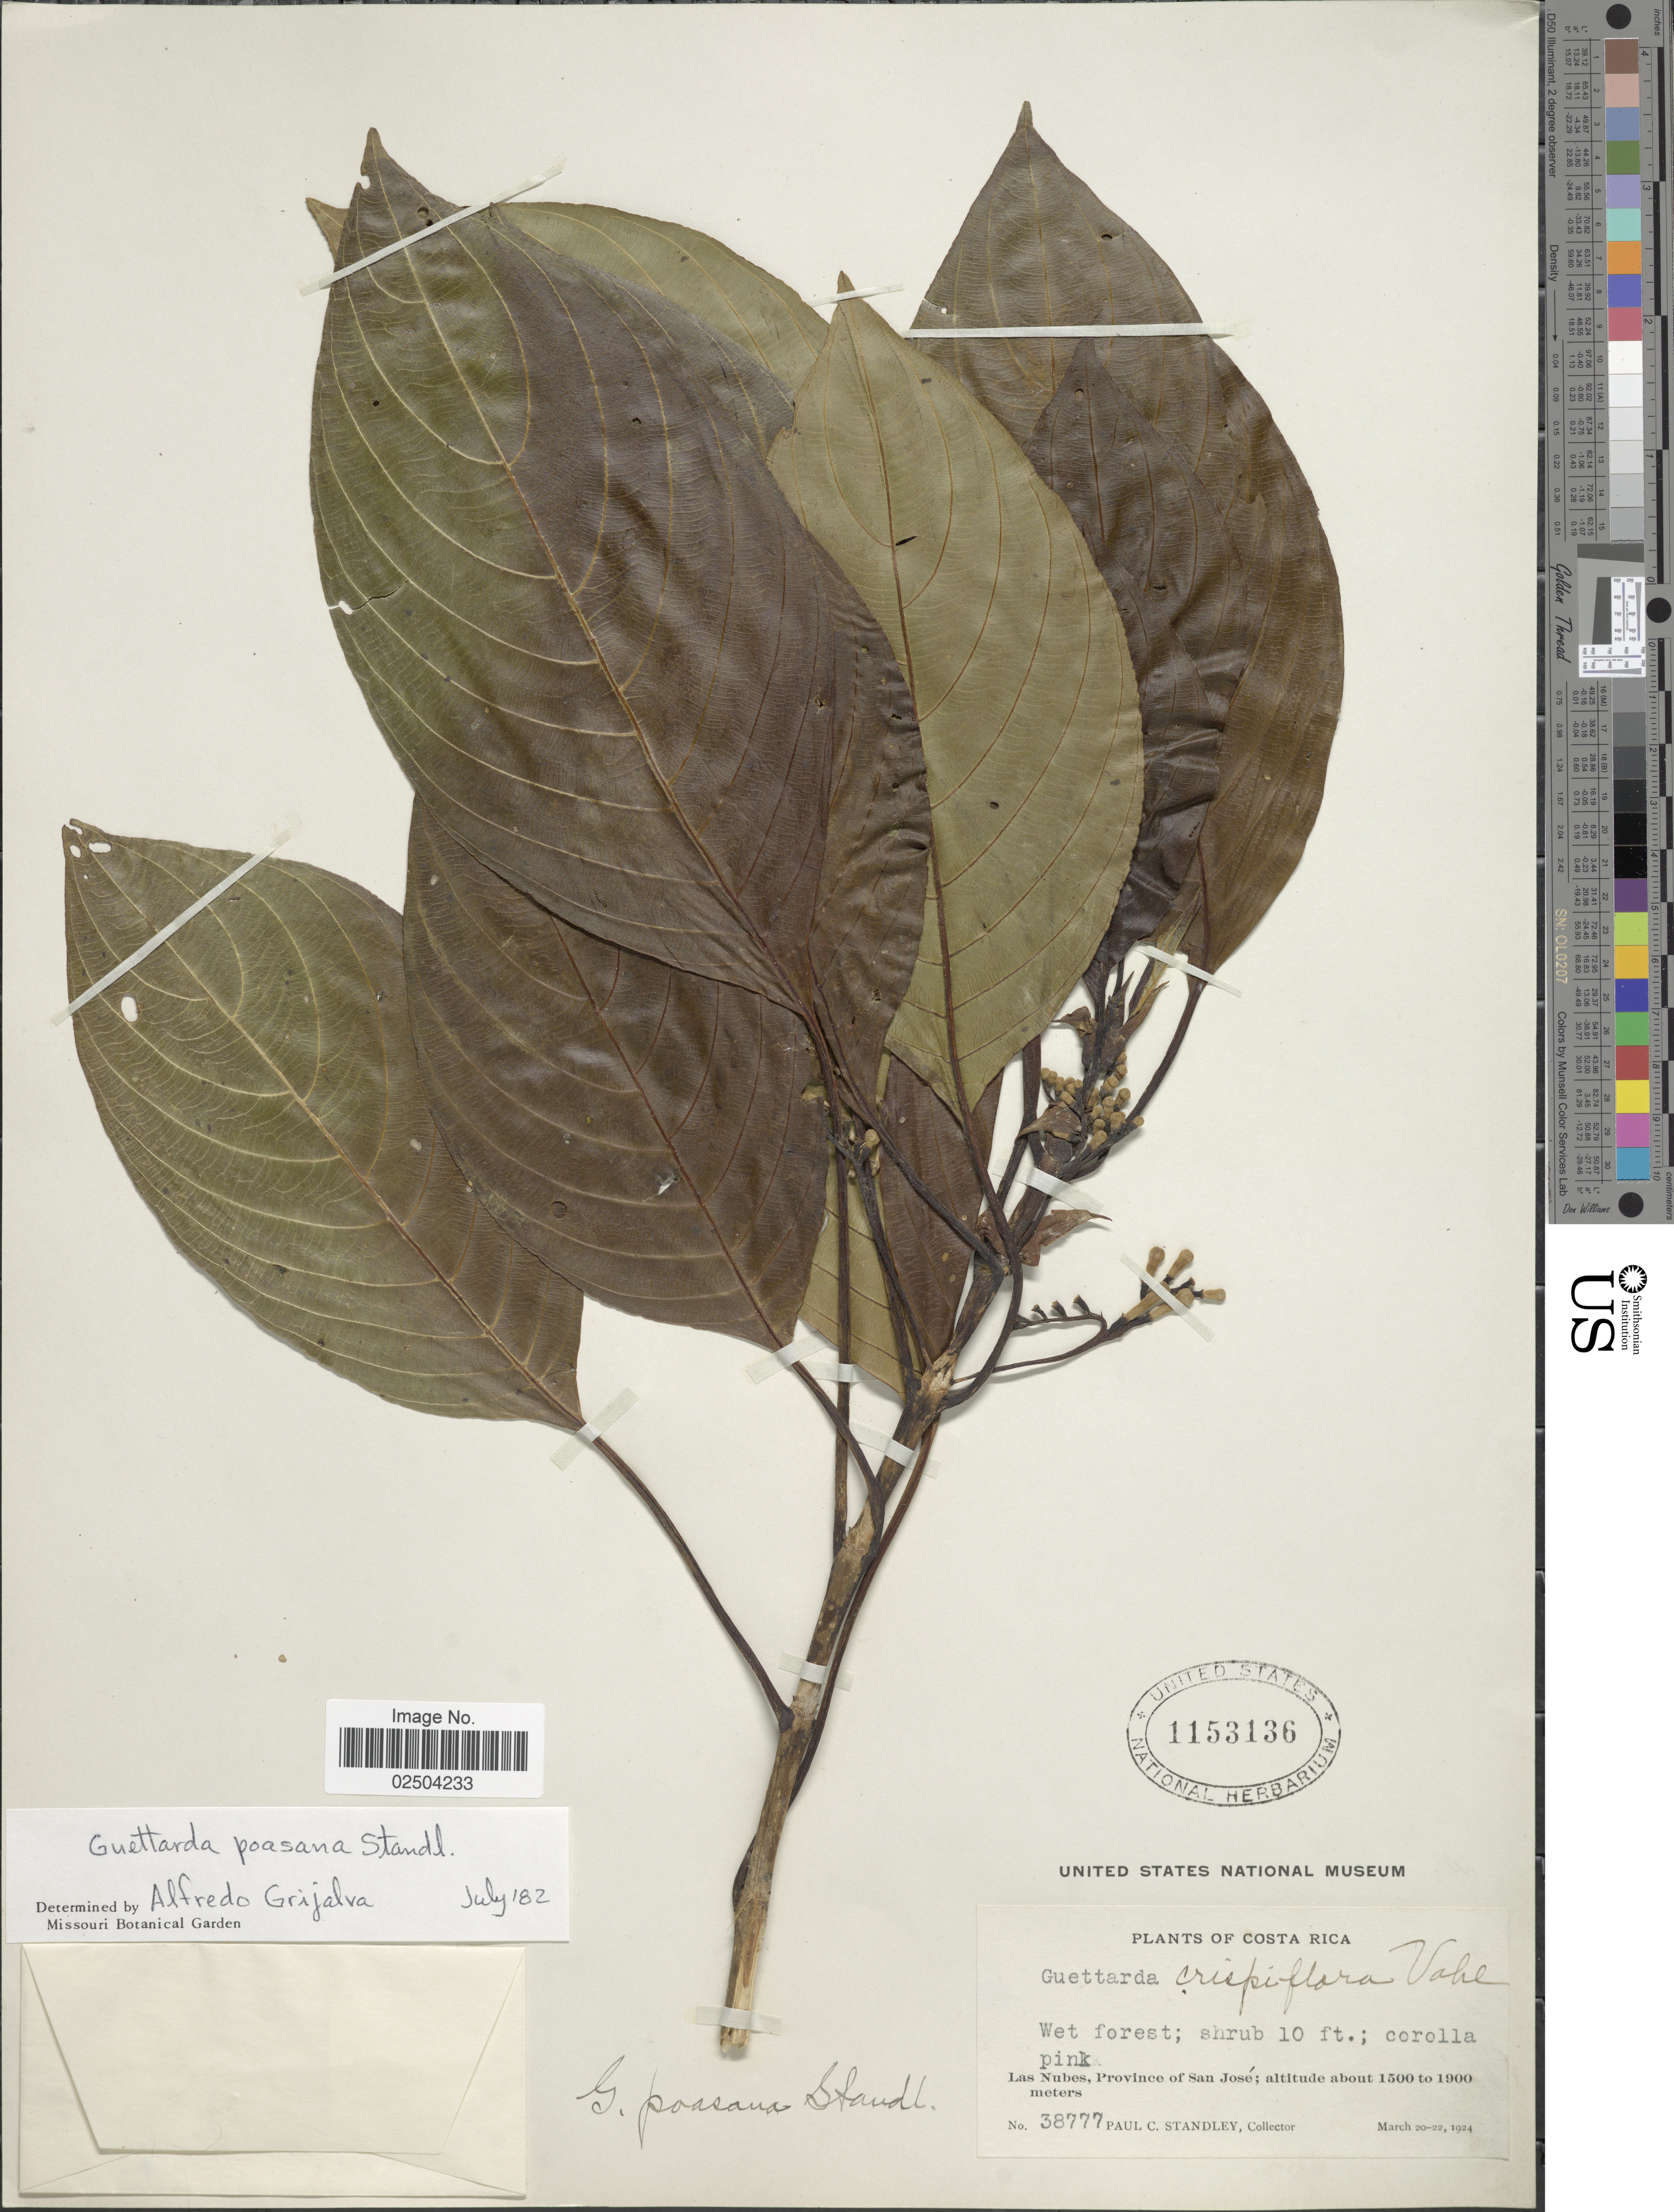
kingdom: Plantae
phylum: Tracheophyta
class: Magnoliopsida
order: Gentianales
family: Rubiaceae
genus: Guettarda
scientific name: Guettarda poasana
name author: Standl.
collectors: P. C. Standley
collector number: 38777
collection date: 1924-03-20/1924-03-22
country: Costa Rica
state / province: San José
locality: Las Nubes, Province of San Jose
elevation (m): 1500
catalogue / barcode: US 1153136